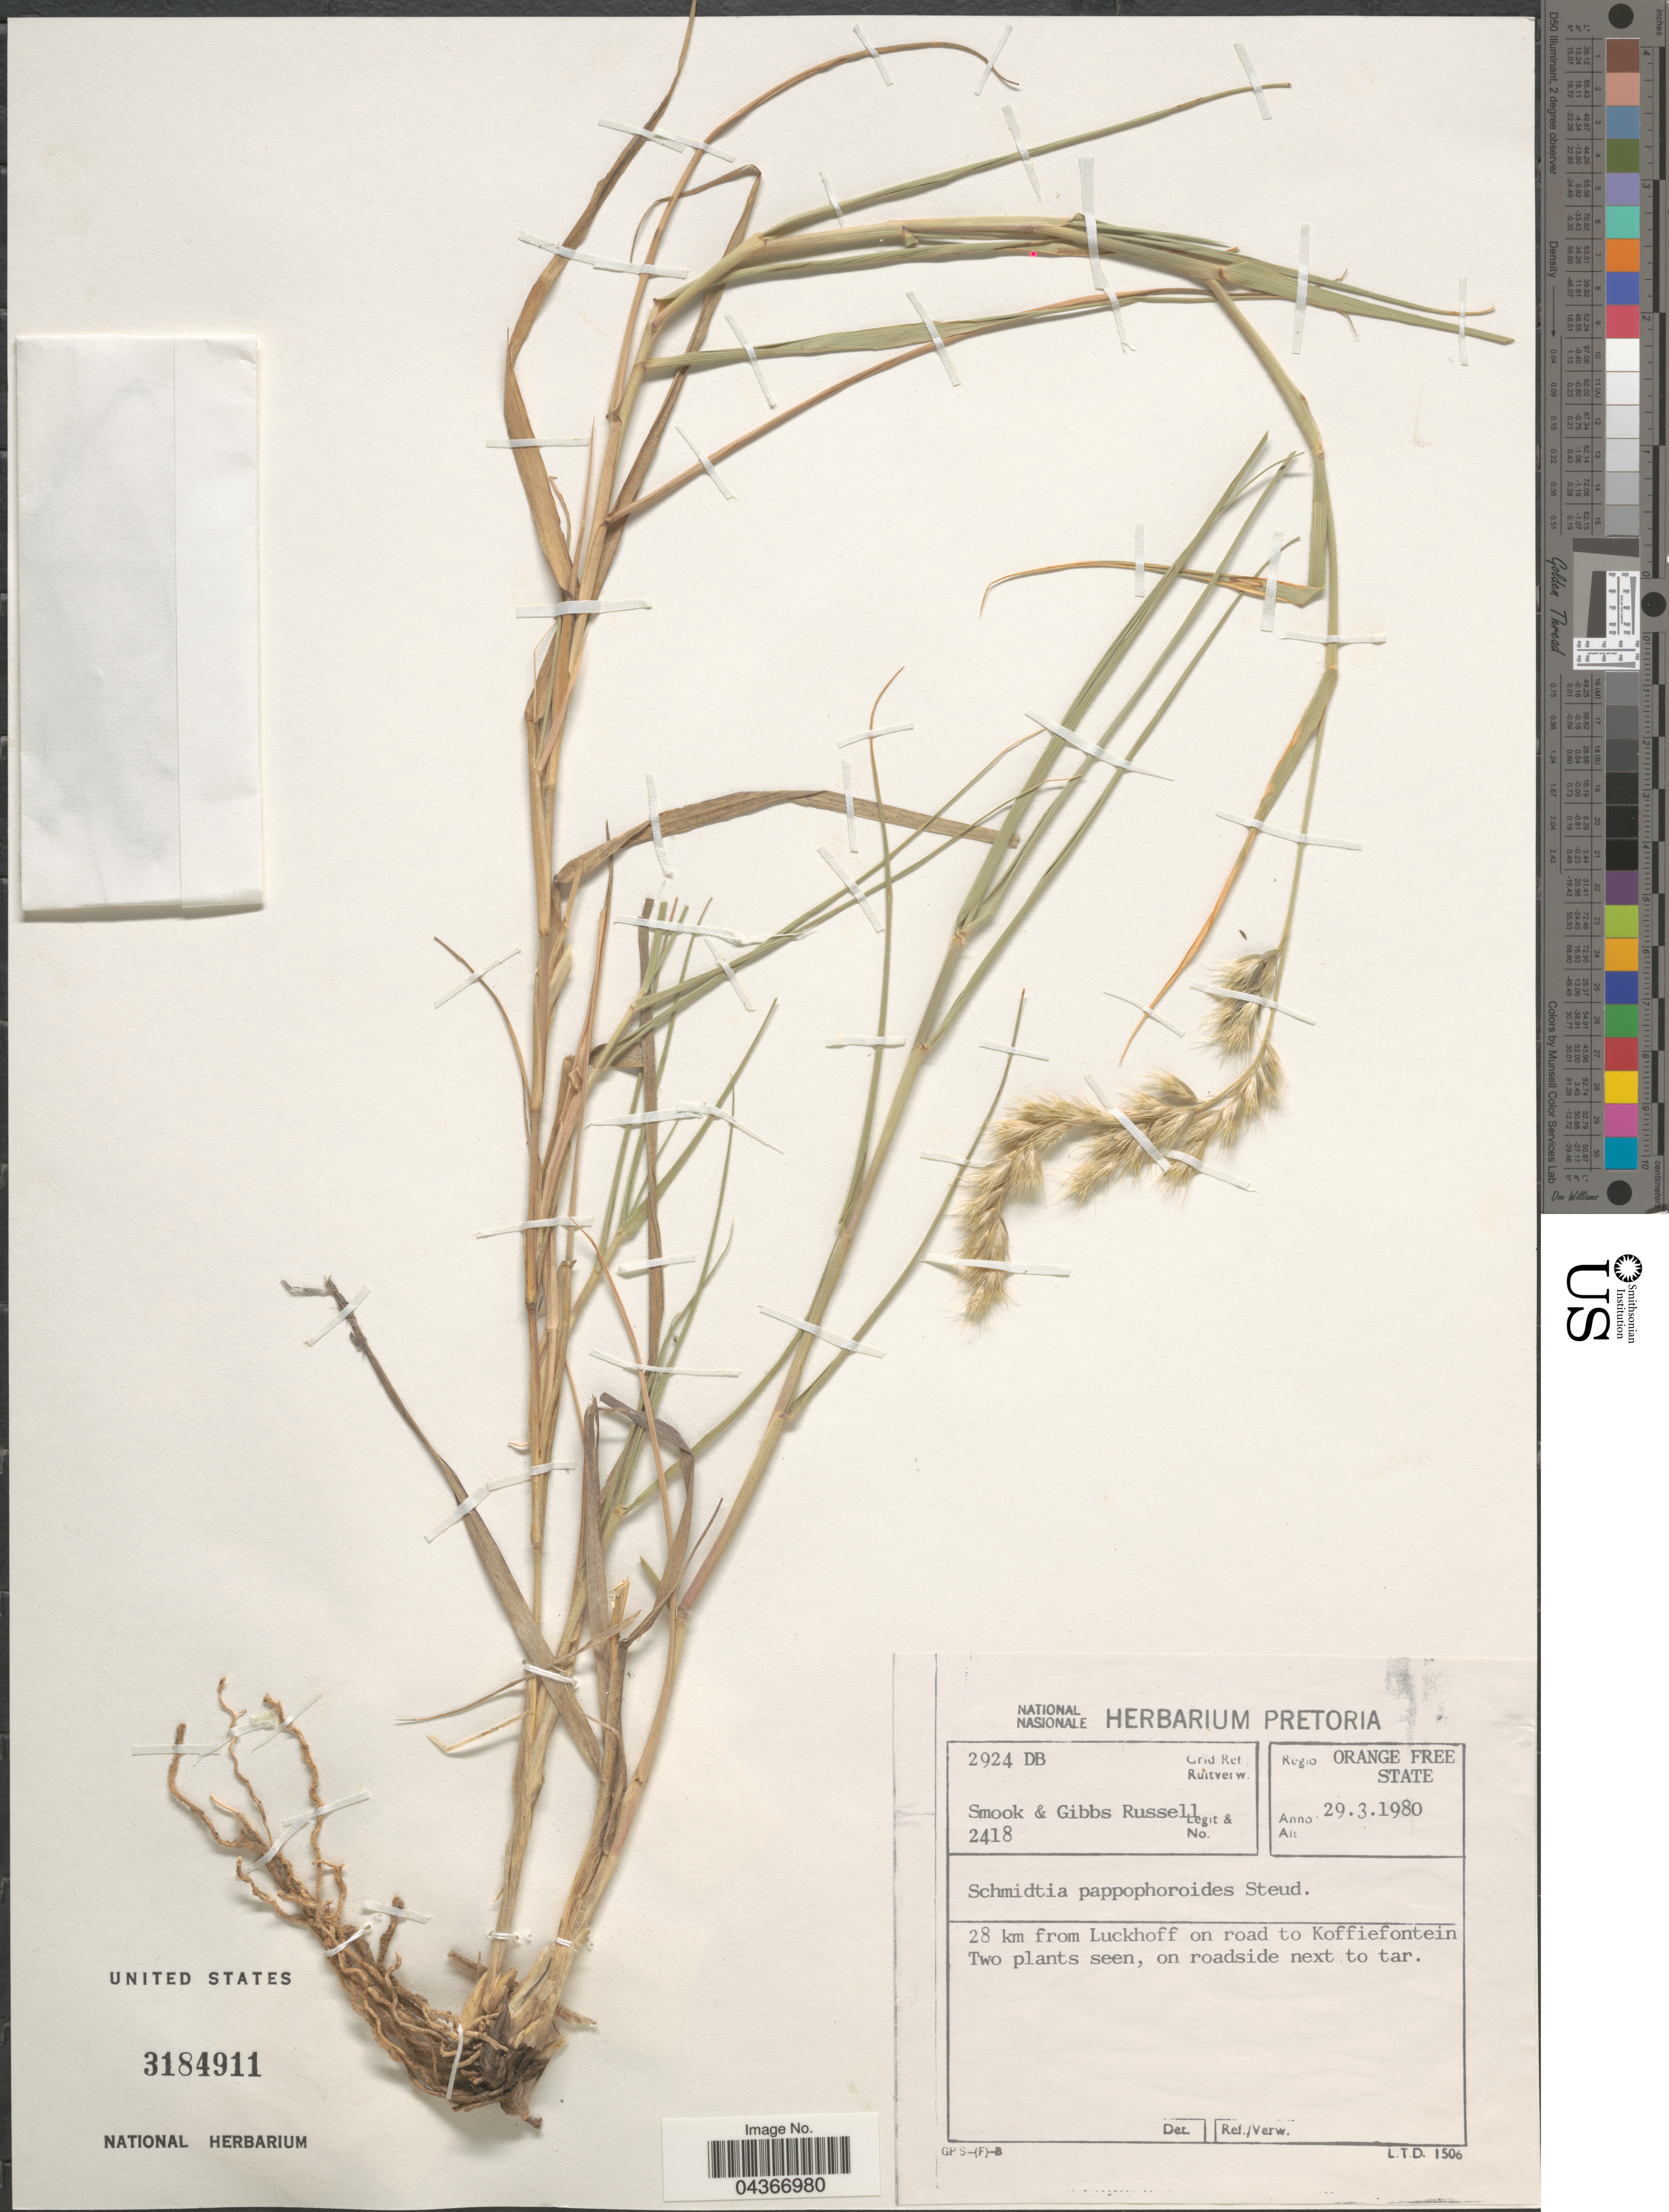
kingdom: Plantae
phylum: Tracheophyta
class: Liliopsida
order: Poales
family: Poaceae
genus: Schmidtia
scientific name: Schmidtia pappophoroides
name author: Steud. ex J.A. Schmidt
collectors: S. Russell & G. Russell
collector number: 2418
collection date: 1980-03-29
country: South Africa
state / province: Free State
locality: Grid Ref./Ruitverw. 2924 DB. Regio Orange Free State. 28 km from Luckhoff on road to Koffiefontein, on roadside next to tar.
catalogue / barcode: US 3184911